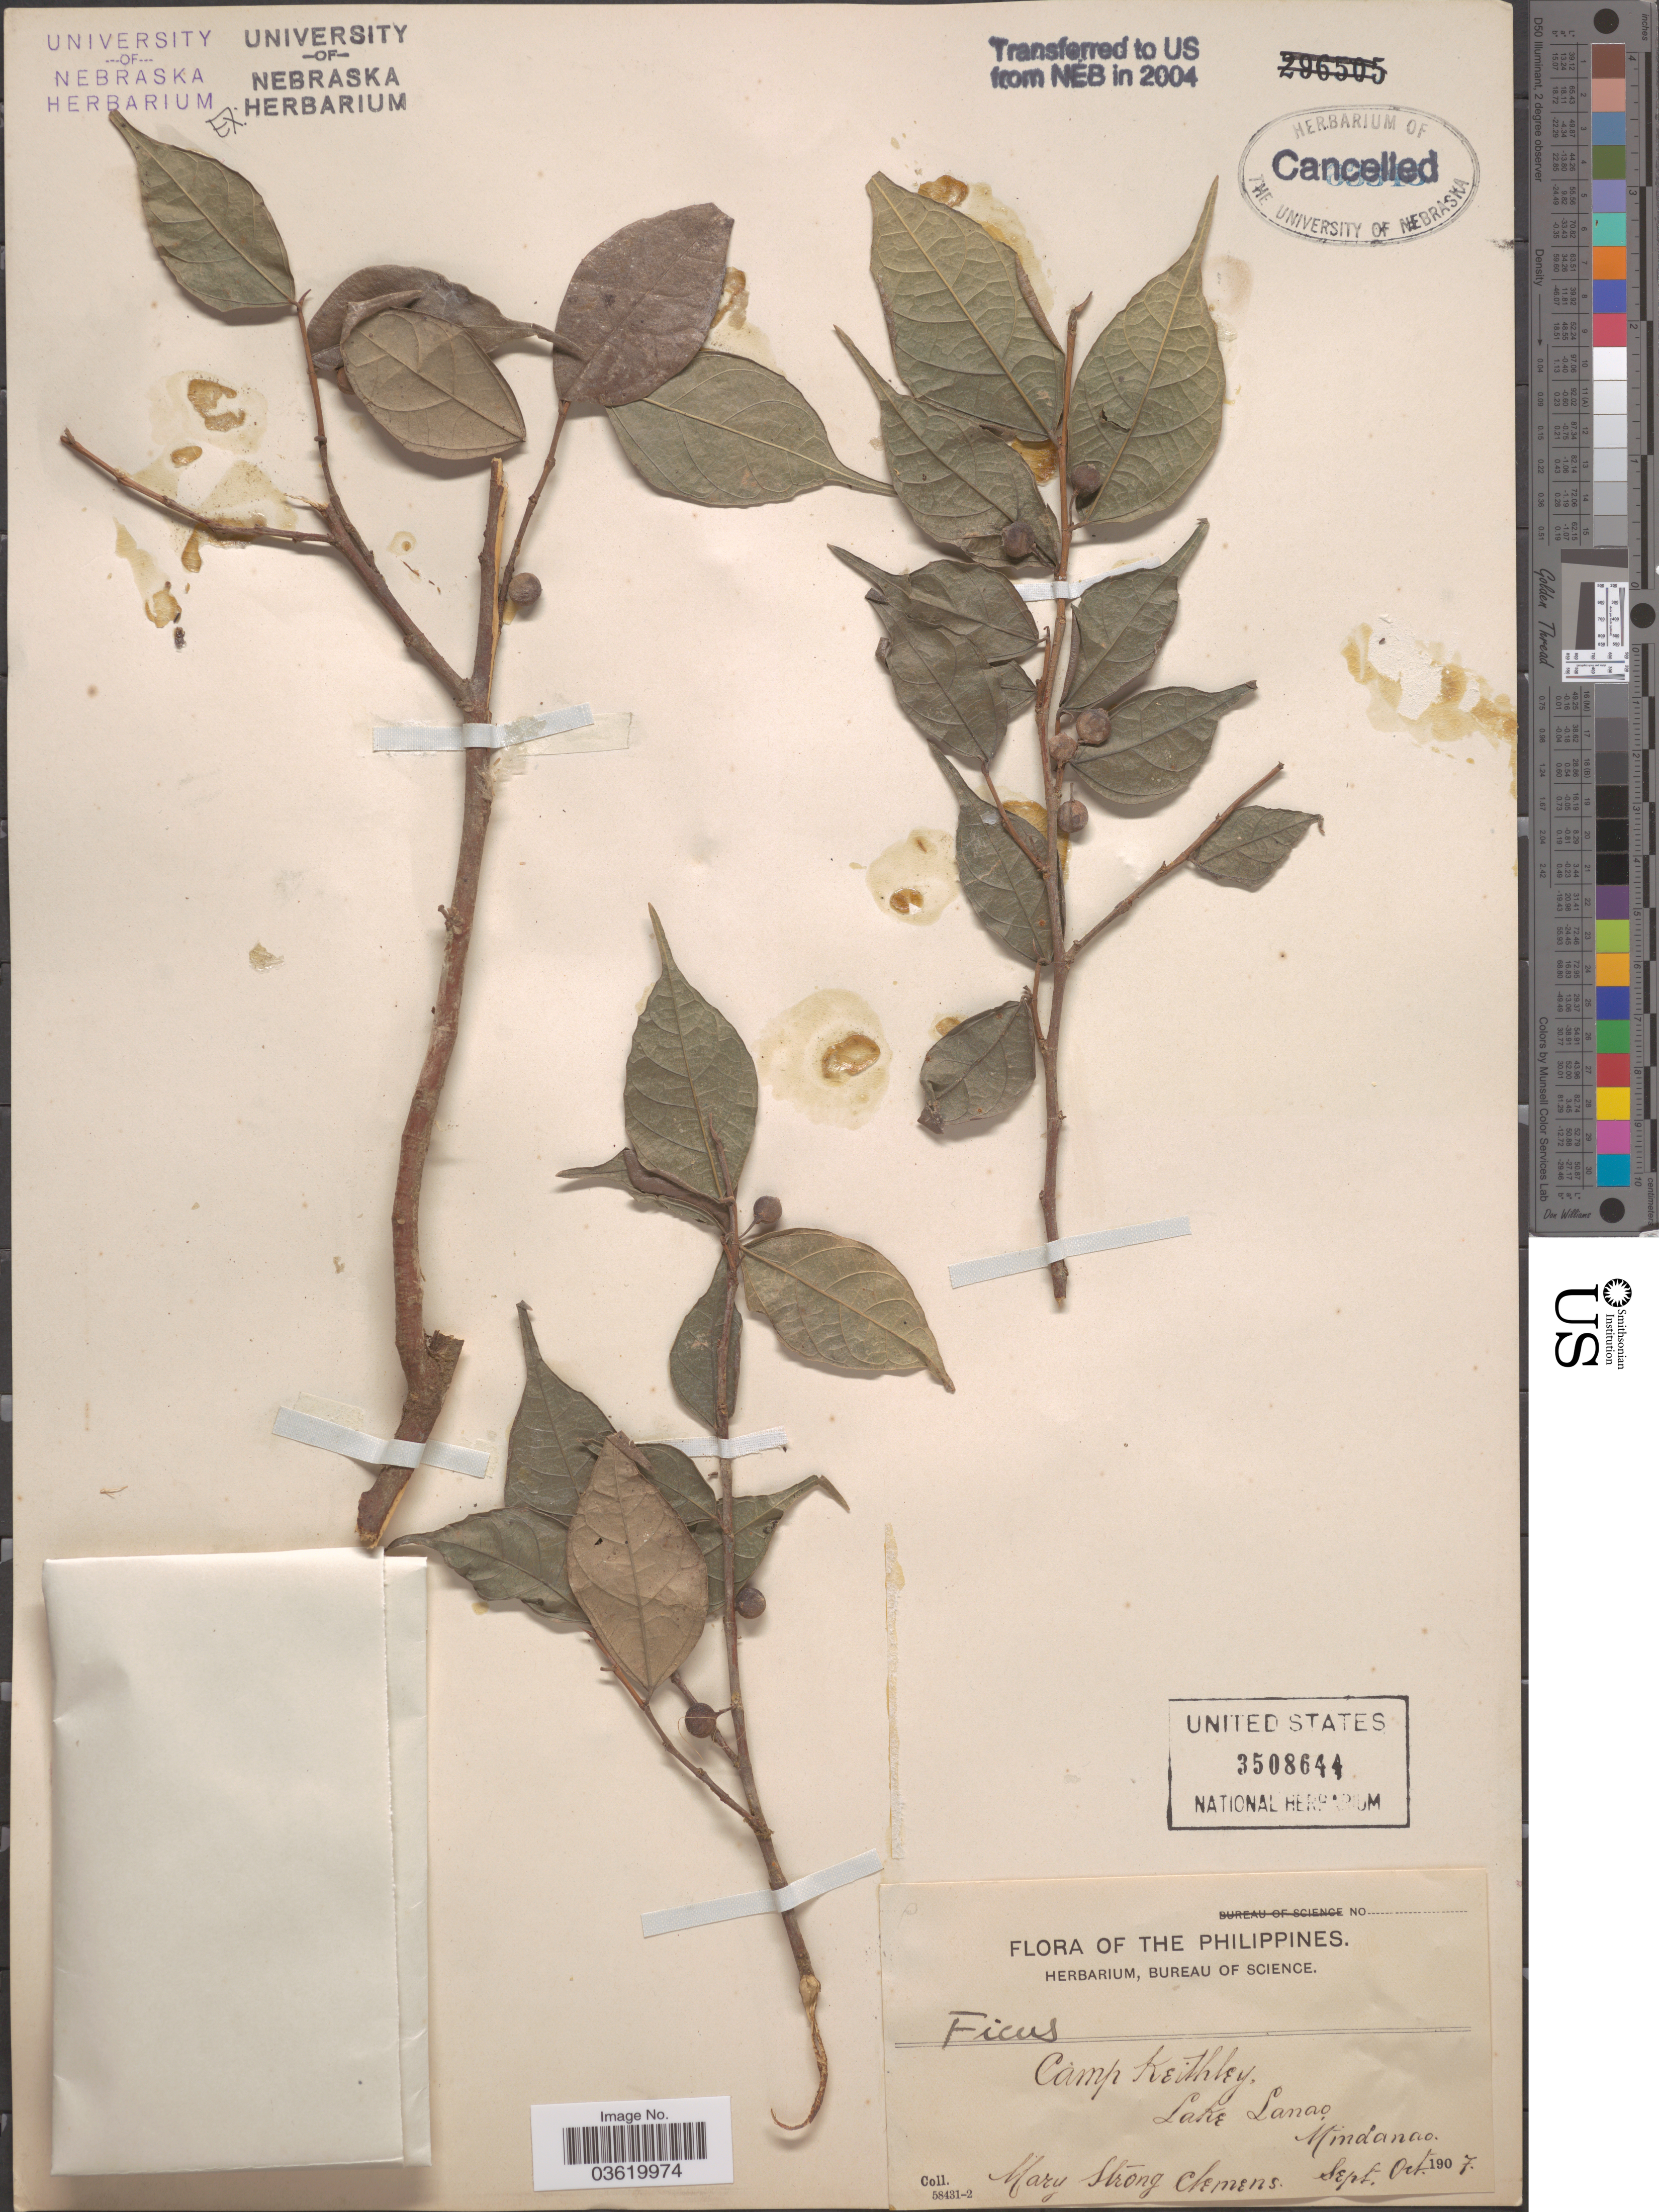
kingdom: Plantae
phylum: Tracheophyta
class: Magnoliopsida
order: Rosales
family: Moraceae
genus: Ficus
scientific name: Ficus sp.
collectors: M. S. Clemens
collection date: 1907-09/1907-10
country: Philippines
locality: Camp Keithley, Lake Lanao, Mindanao.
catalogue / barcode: US 3508644